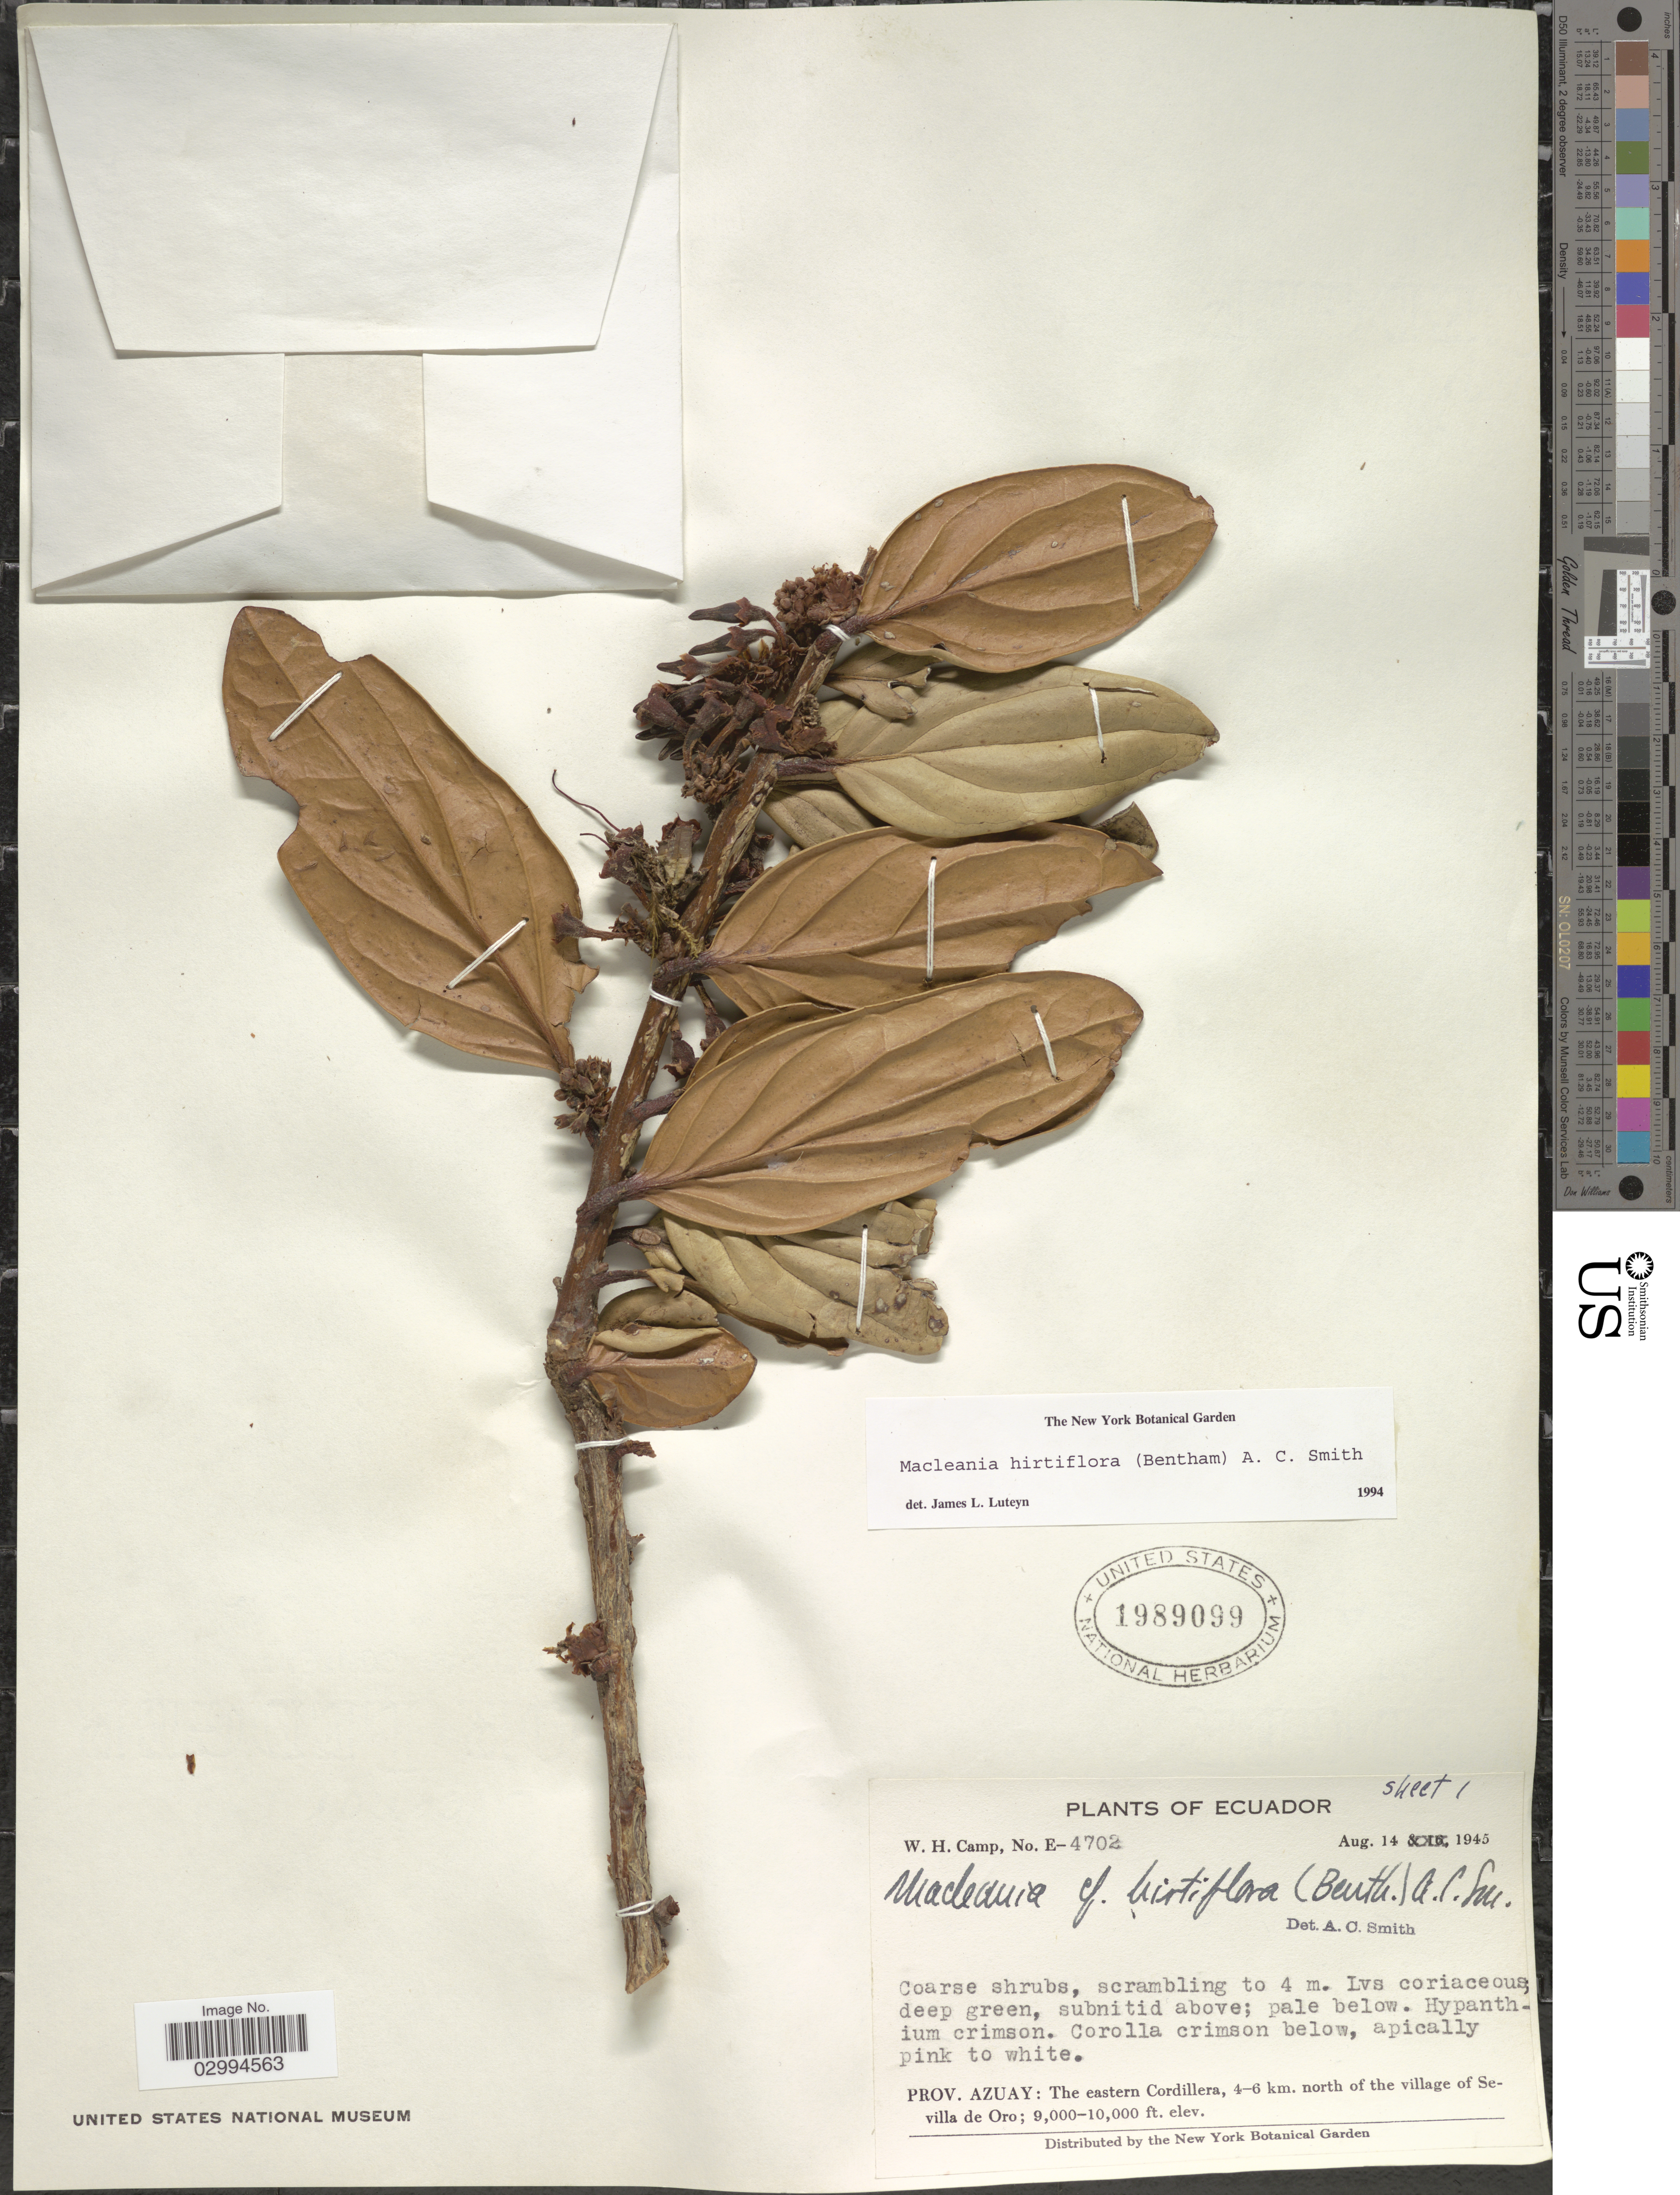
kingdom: Plantae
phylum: Tracheophyta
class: Magnoliopsida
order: Ericales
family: Ericaceae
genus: Macleania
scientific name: Macleania hirtiflora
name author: (Benth.) A.C. Sm.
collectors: W. H. Camp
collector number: E-4702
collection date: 1945-08-14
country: Ecuador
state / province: Azuay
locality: The eastern Cordillera, 4-6 km. north of the village of Sevilla de Oro.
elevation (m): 2743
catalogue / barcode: US 1989099